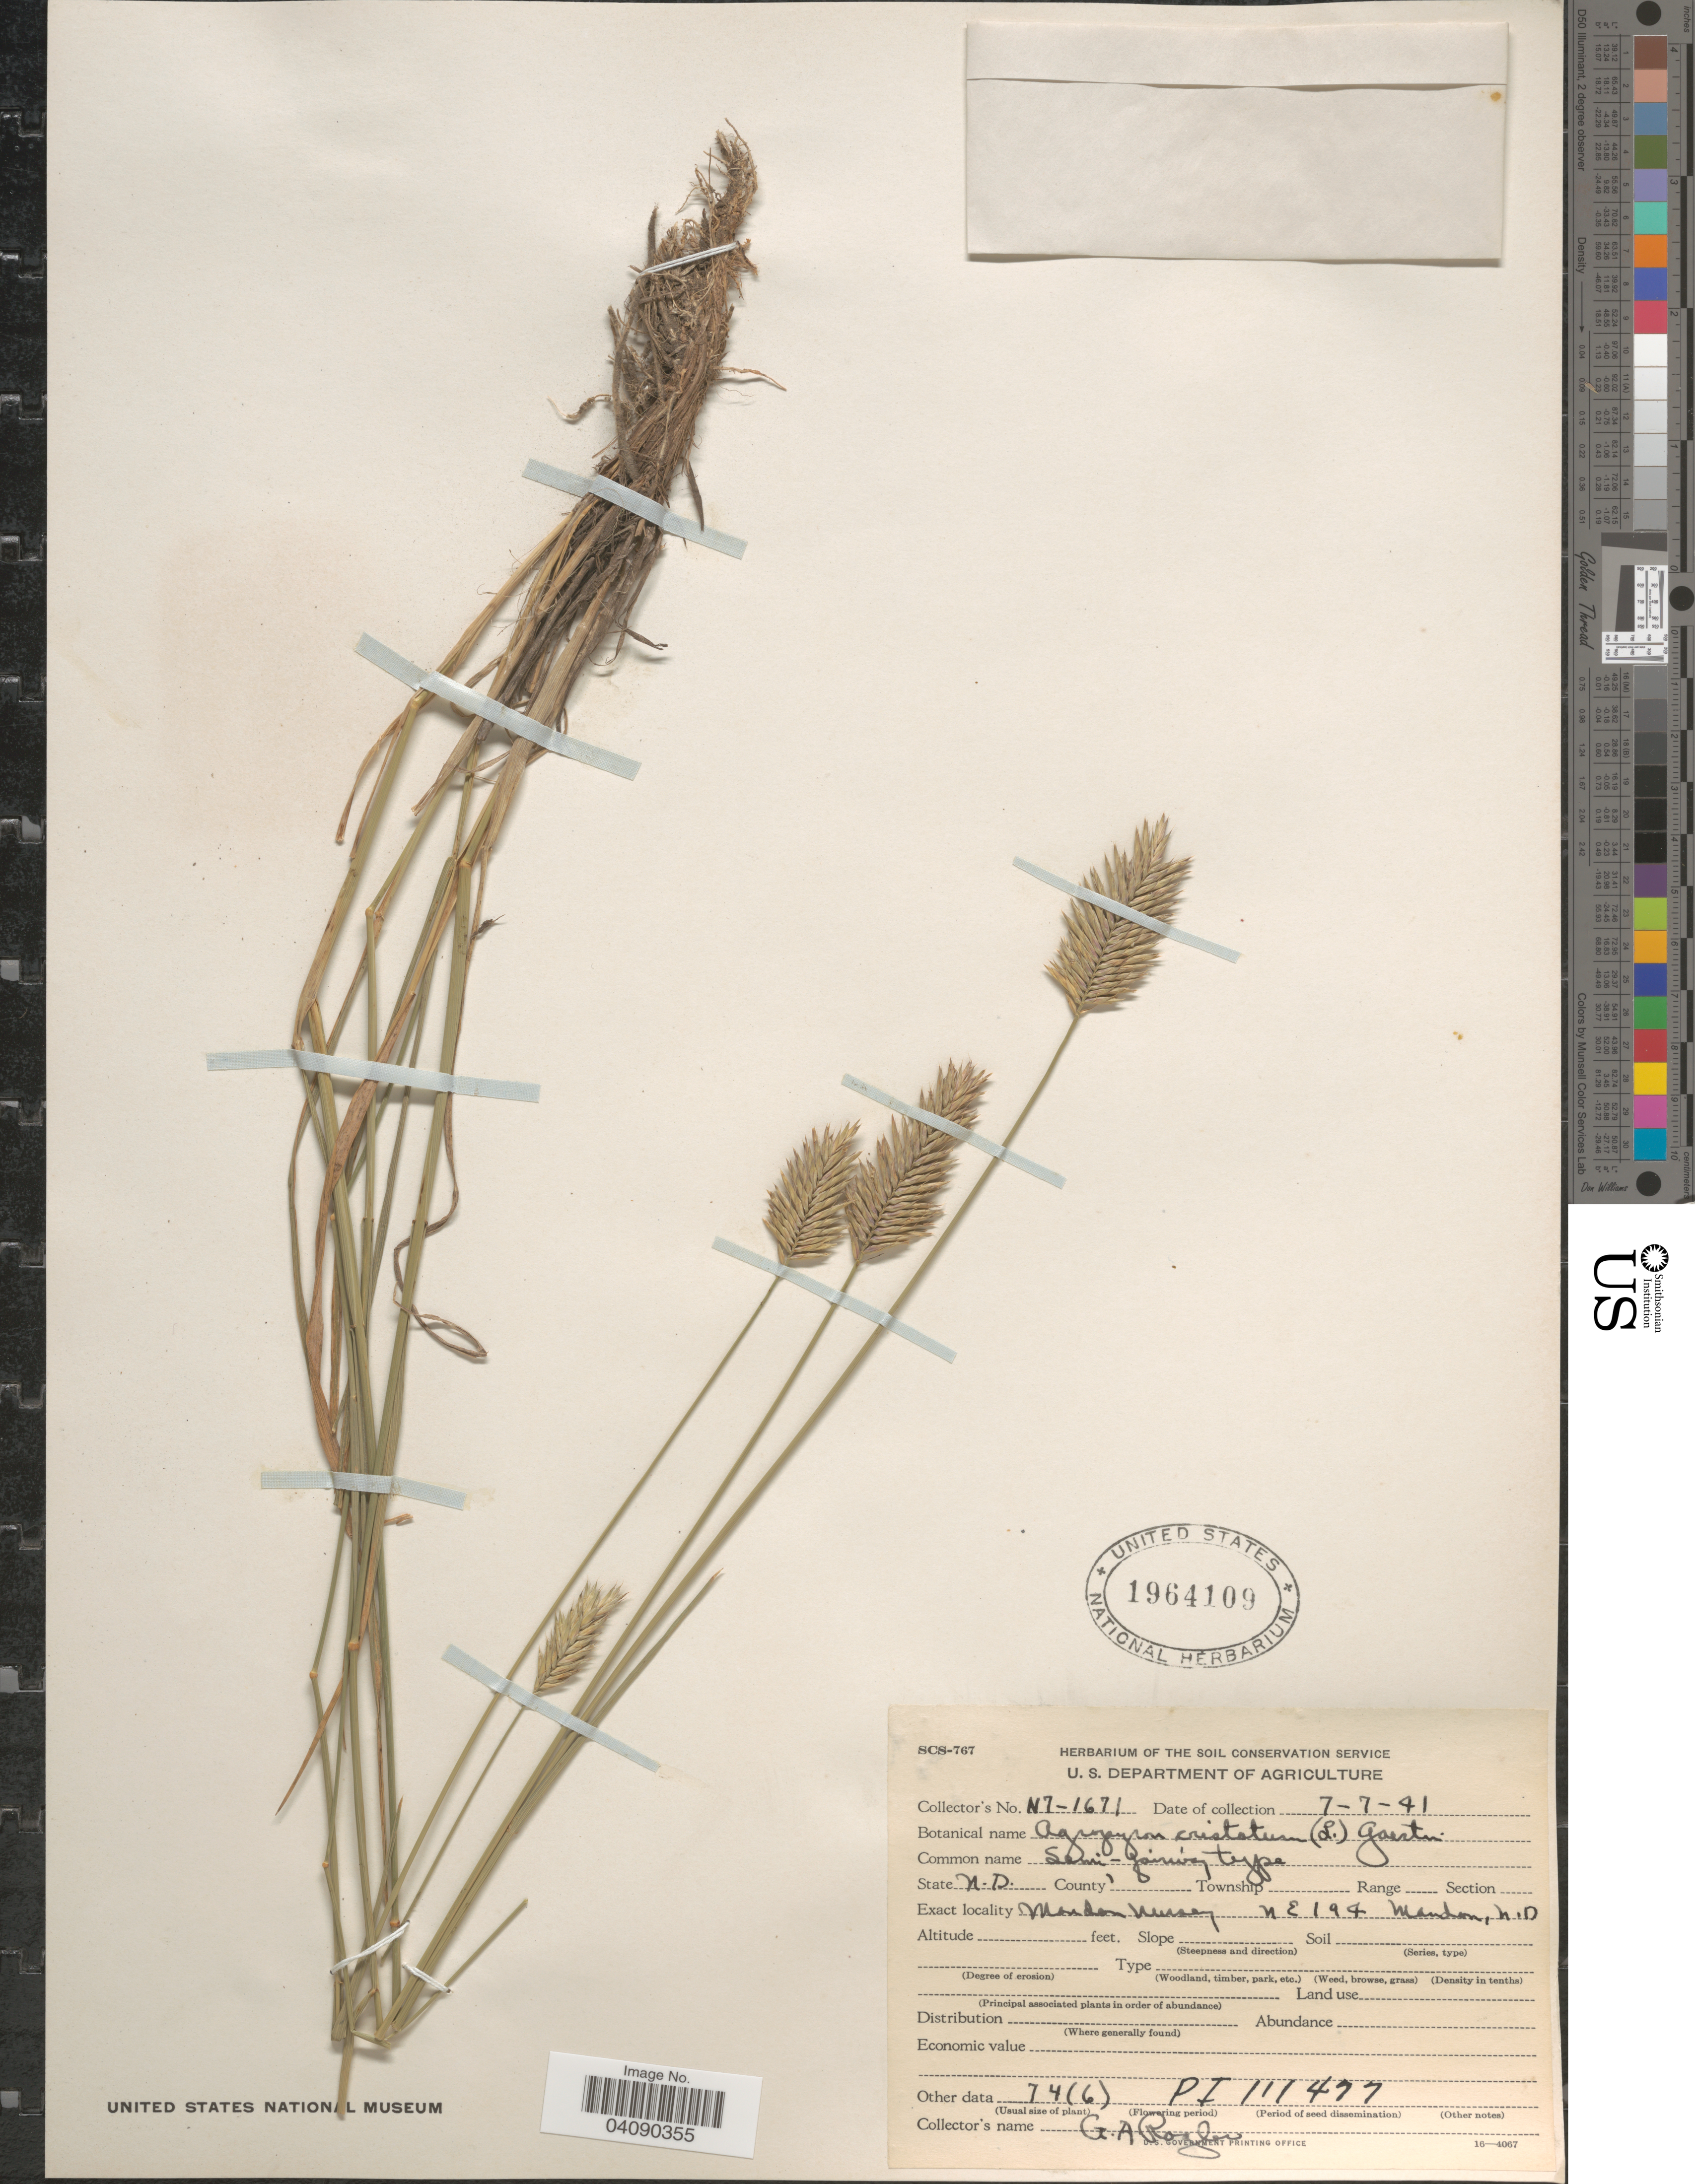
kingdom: Plantae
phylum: Tracheophyta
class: Liliopsida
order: Poales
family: Poaceae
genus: Agropyron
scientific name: Agropyron cristatum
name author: (L.) Gaertn.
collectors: G. Rogler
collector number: N7-1671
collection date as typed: Transcribed d/m/y: 7/7/41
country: United States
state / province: North Dakota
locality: Mandan Nursery N E 194 Mandan.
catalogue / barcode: US 1964109